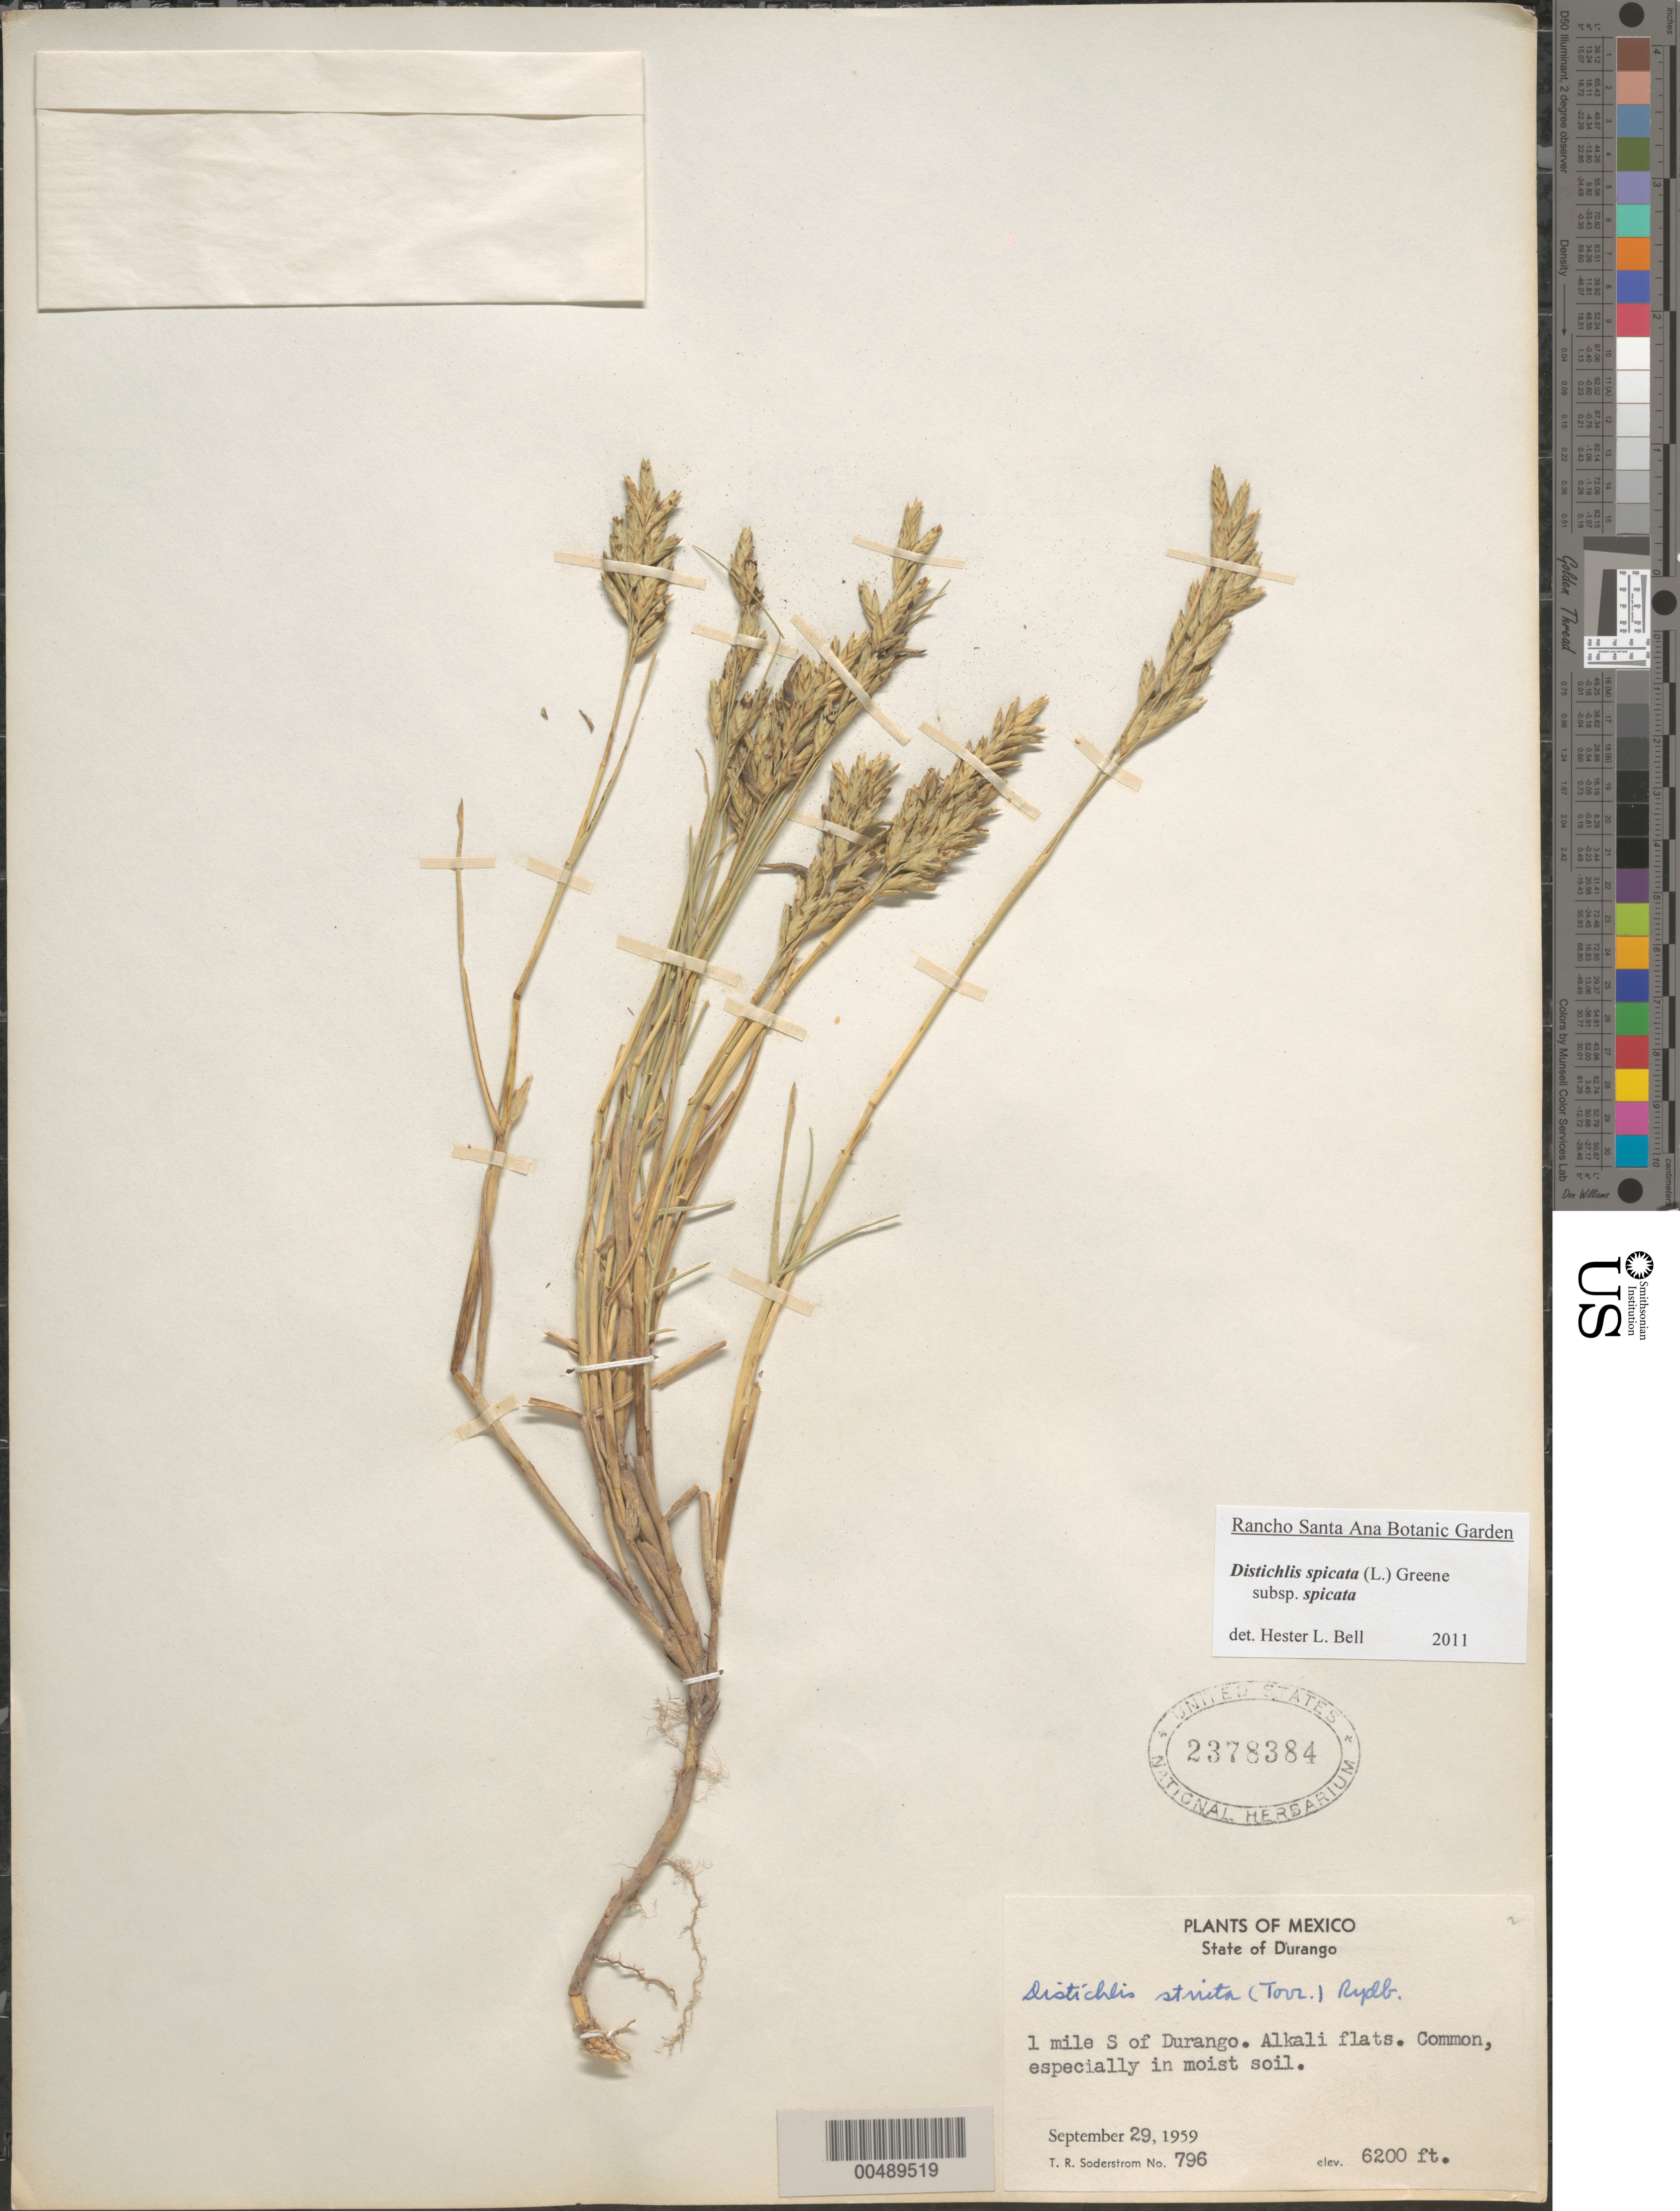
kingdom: Plantae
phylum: Tracheophyta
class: Liliopsida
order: Poales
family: Poaceae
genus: Distichlis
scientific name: Distichlis spicata subsp. spicata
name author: (L.) Greene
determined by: Bell, H. L.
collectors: T. R. Soderstrom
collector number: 796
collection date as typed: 29 Sep 1959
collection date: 1959-09-29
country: Mexico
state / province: Durango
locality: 1 mi S of Durango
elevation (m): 1890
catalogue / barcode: US 2378384